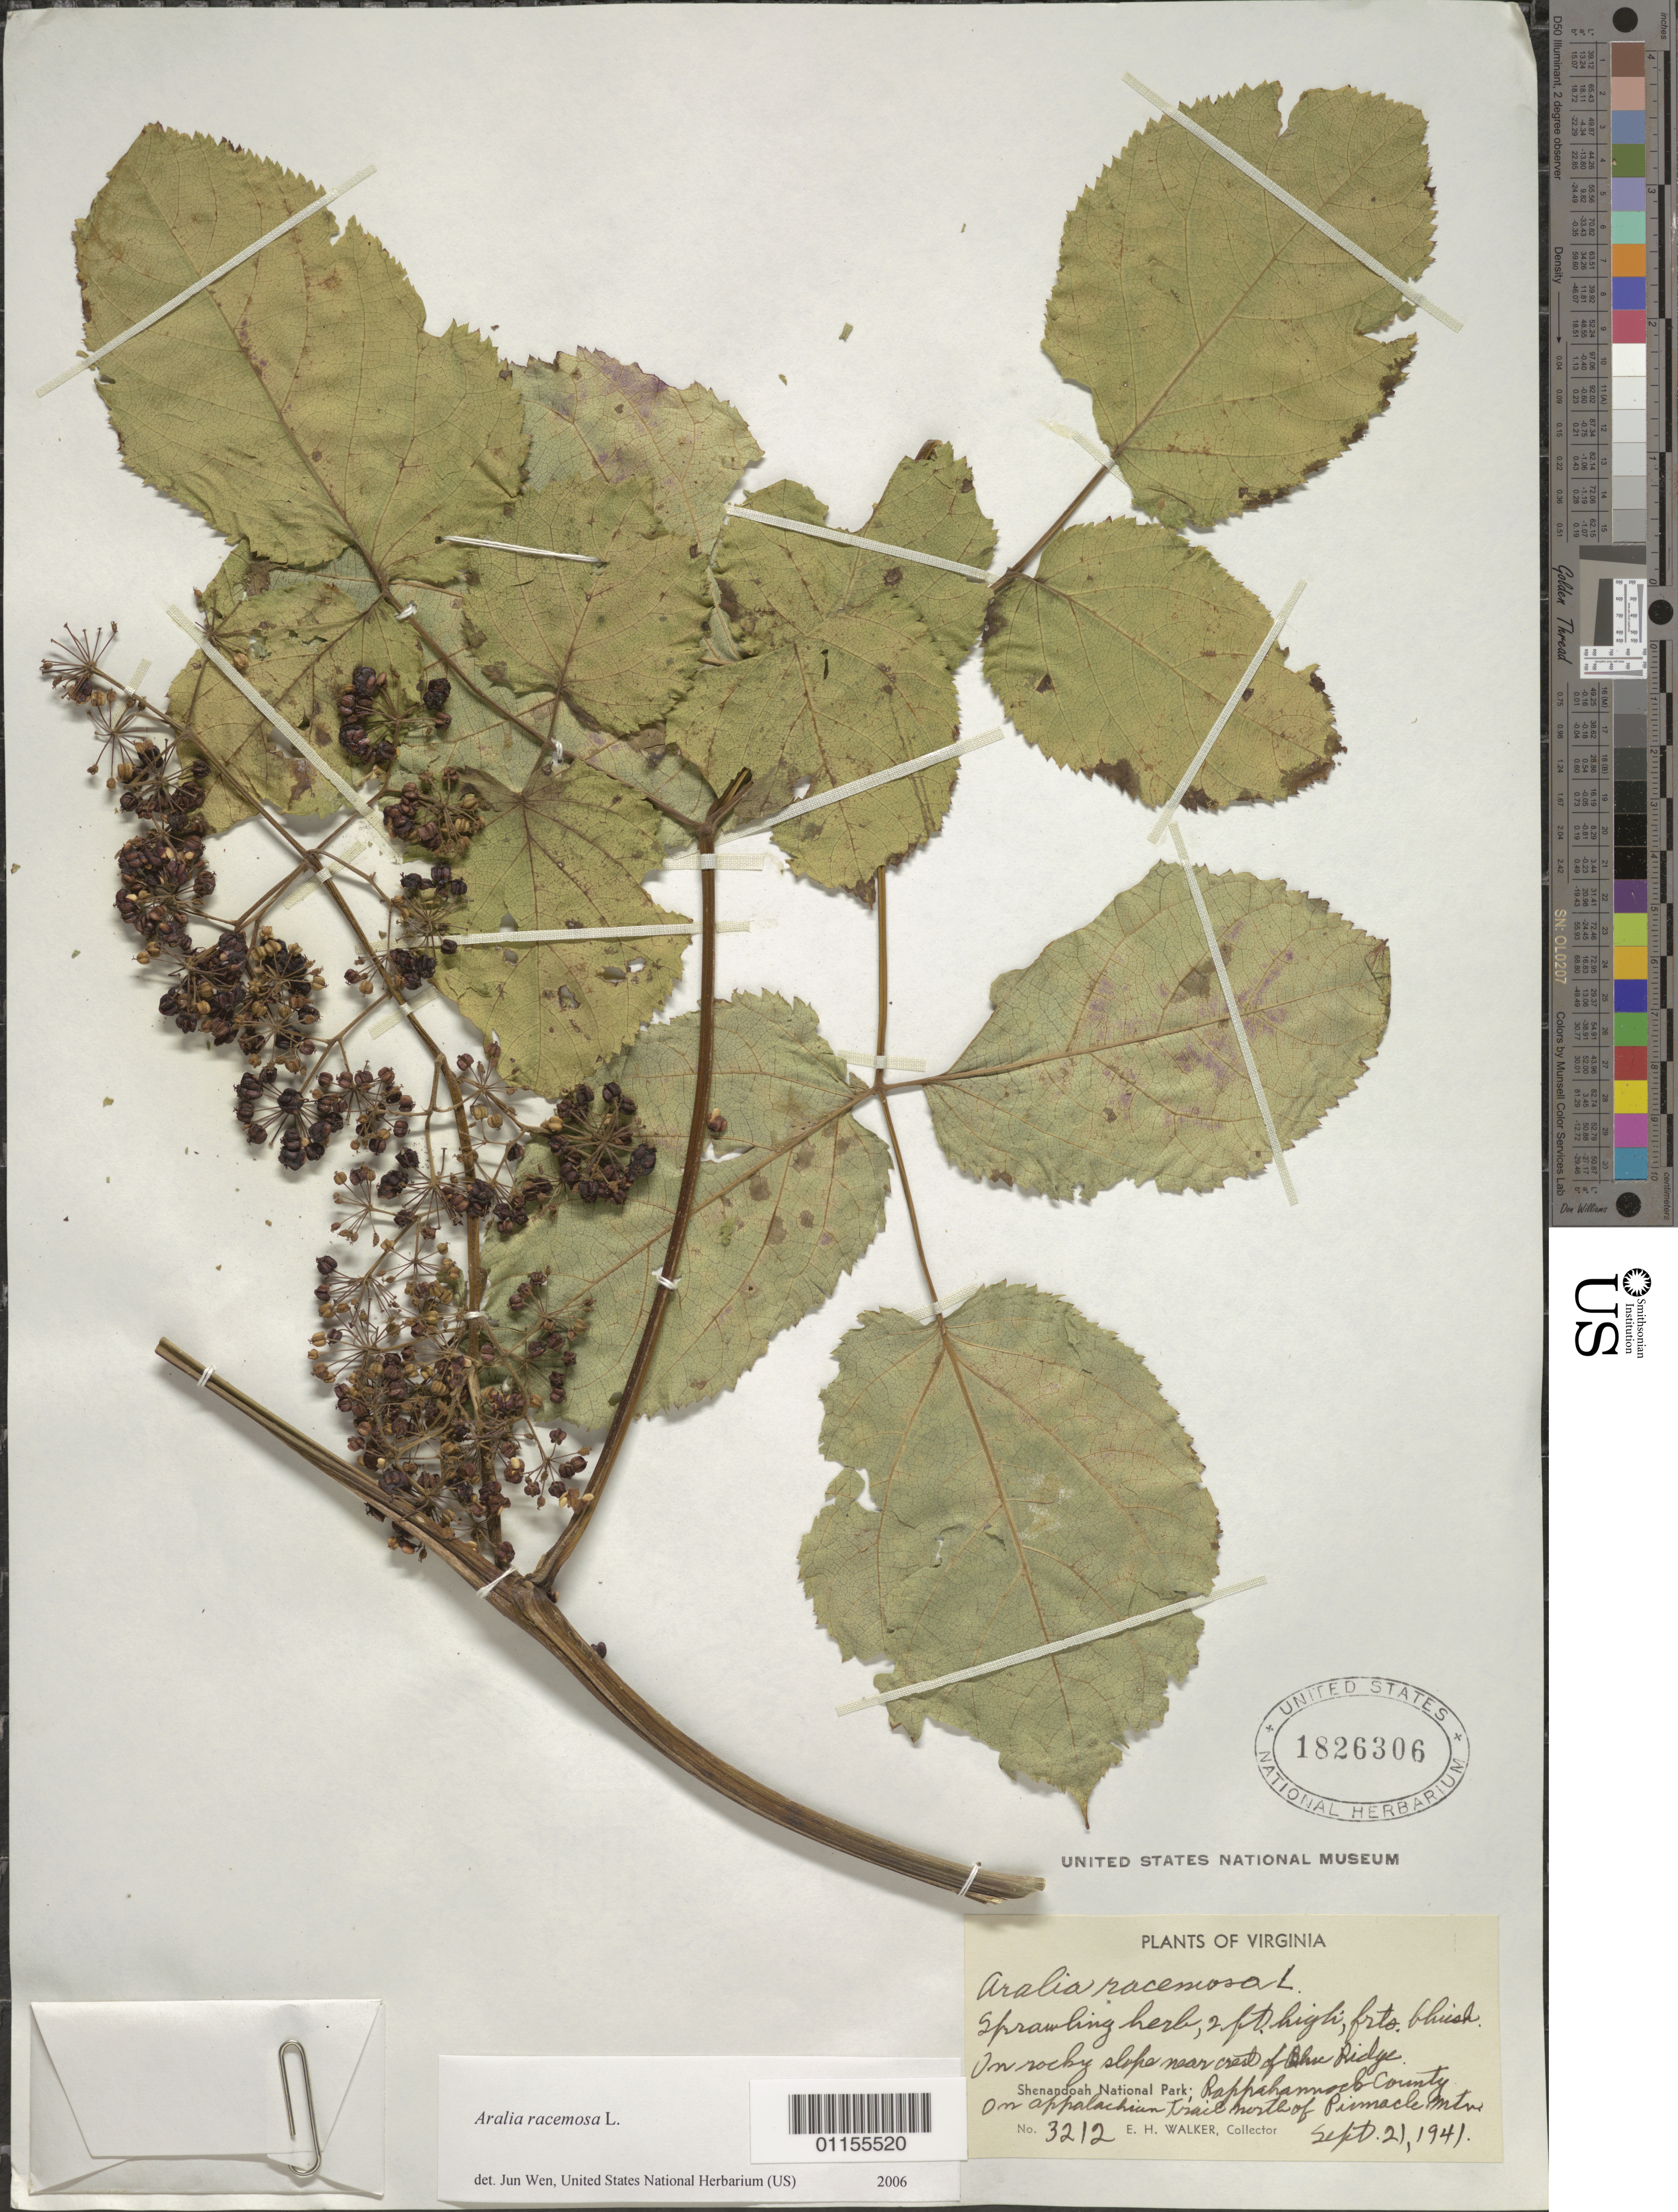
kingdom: Plantae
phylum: Tracheophyta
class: Magnoliopsida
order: Apiales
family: Araliaceae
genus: Aralia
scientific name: Aralia racemosa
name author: L.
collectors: E. H. Walker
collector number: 3212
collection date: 1941-09-21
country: United States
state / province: Virginia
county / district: Rappahannock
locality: Shenandoah National Park.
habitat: Sprawling herb, on rocky slope.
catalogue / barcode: US 1826306